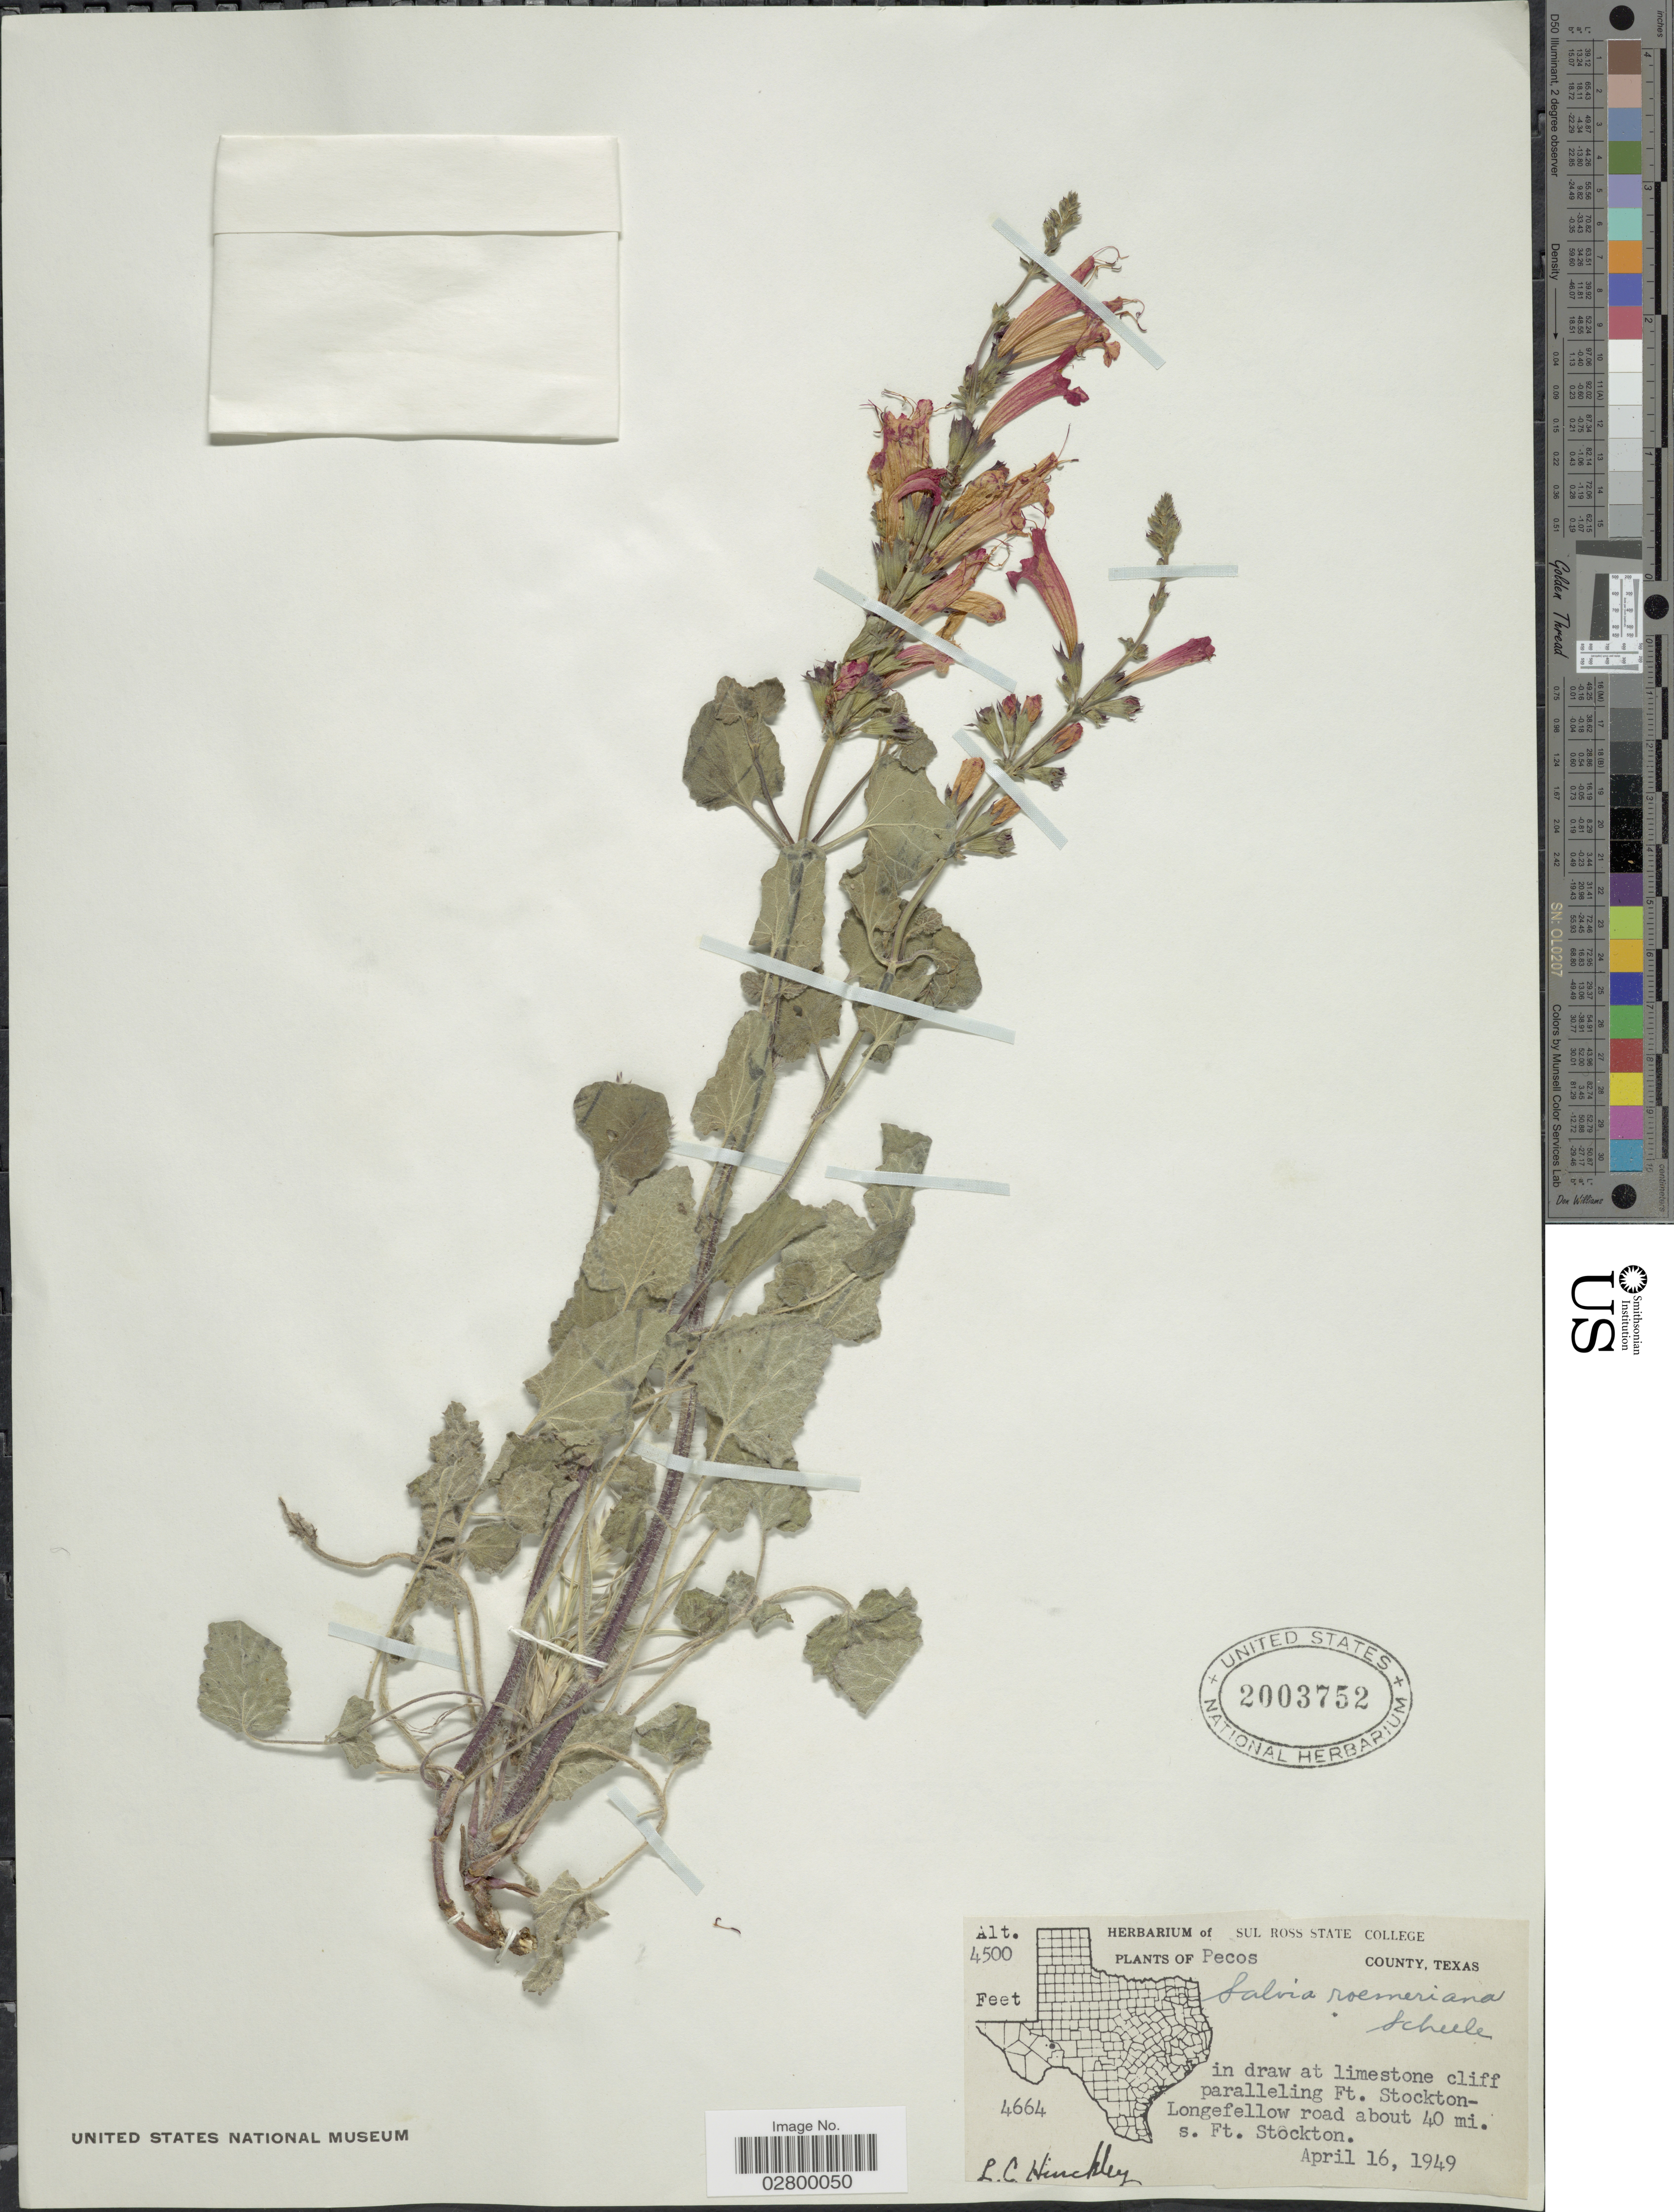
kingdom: Plantae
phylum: Tracheophyta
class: Magnoliopsida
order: Lamiales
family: Lamiaceae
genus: Salvia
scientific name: Salvia roemeriana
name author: Scheele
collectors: L. Hinckley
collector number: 4664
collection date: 1949-04-16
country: United States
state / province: Texas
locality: Pecos County. In draw at limestone cliff paralleling Ft. Stockton-Longefellow road about 40 mi. s. Ft. Stockton.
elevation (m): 1372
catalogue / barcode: US 2003752